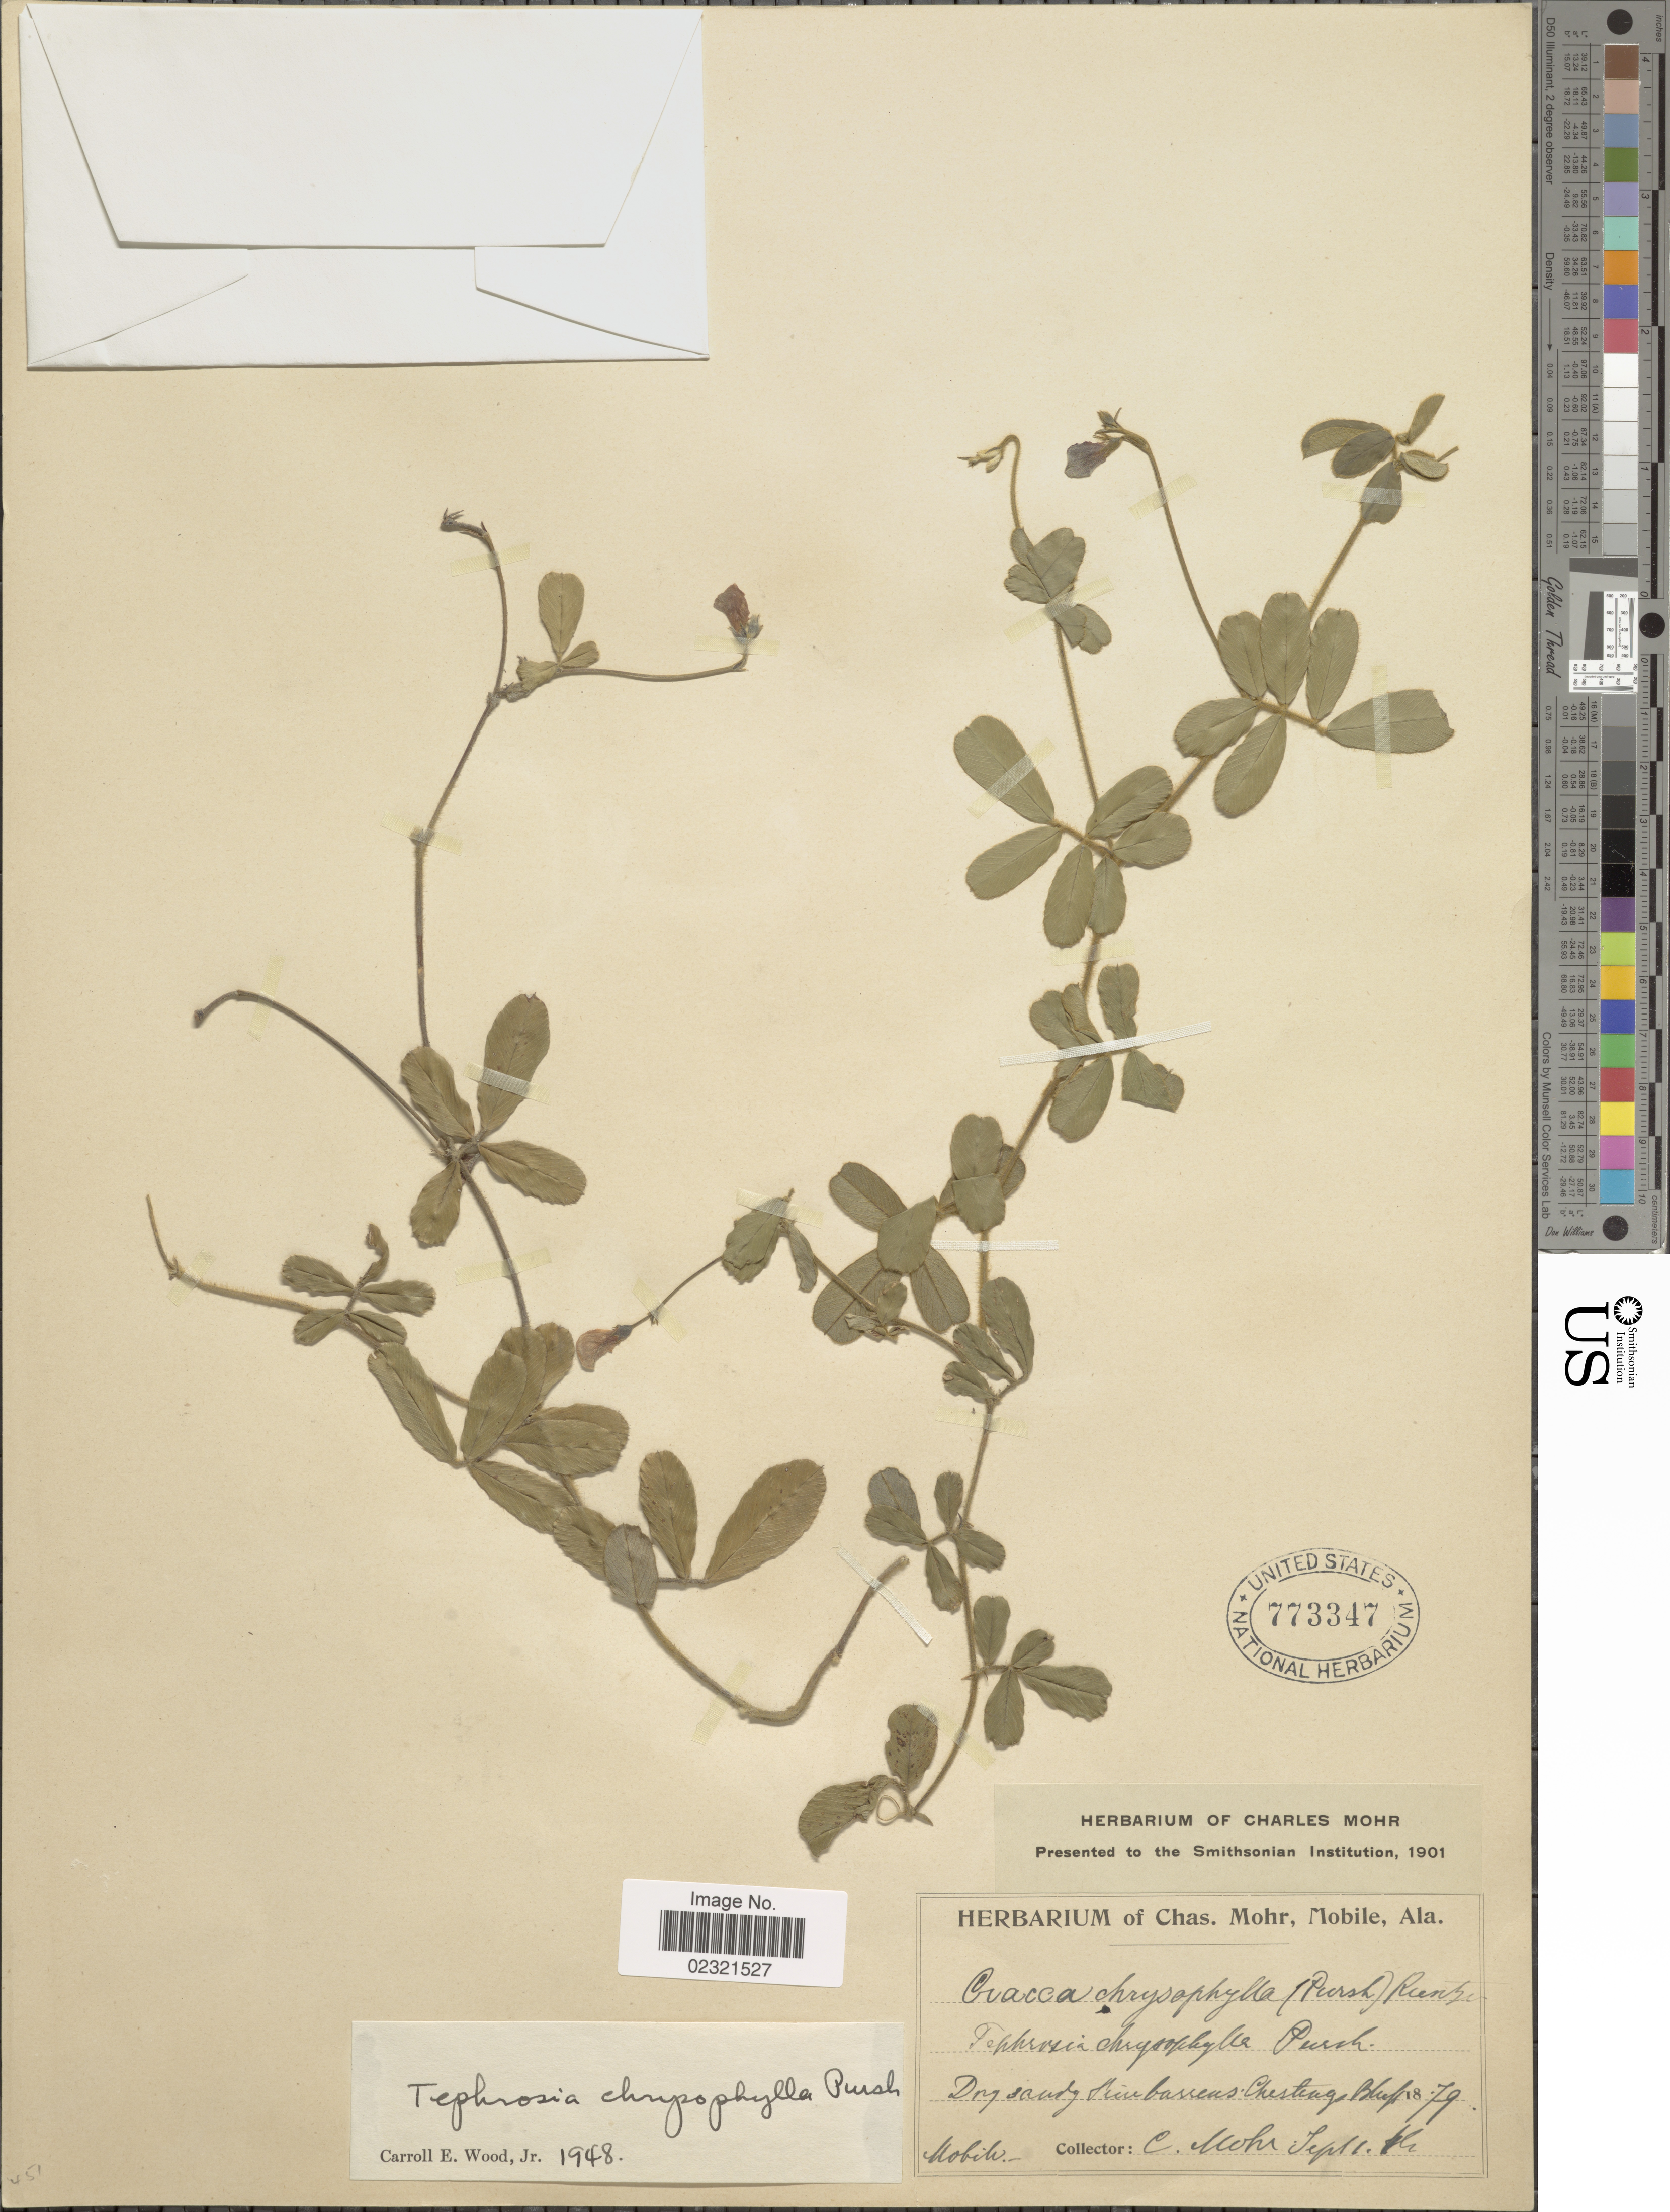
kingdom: Plantae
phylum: Tracheophyta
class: Magnoliopsida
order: Fabales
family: Fabaceae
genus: Tephrosia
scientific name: Tephrosia chrysophylla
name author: Pursh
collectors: Mohr, C. T. (herbarium)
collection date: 1879-09-11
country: United States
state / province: Alabama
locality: Dry sandy Pine barrens. Chastang Bluff. Mobile.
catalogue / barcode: US 773347